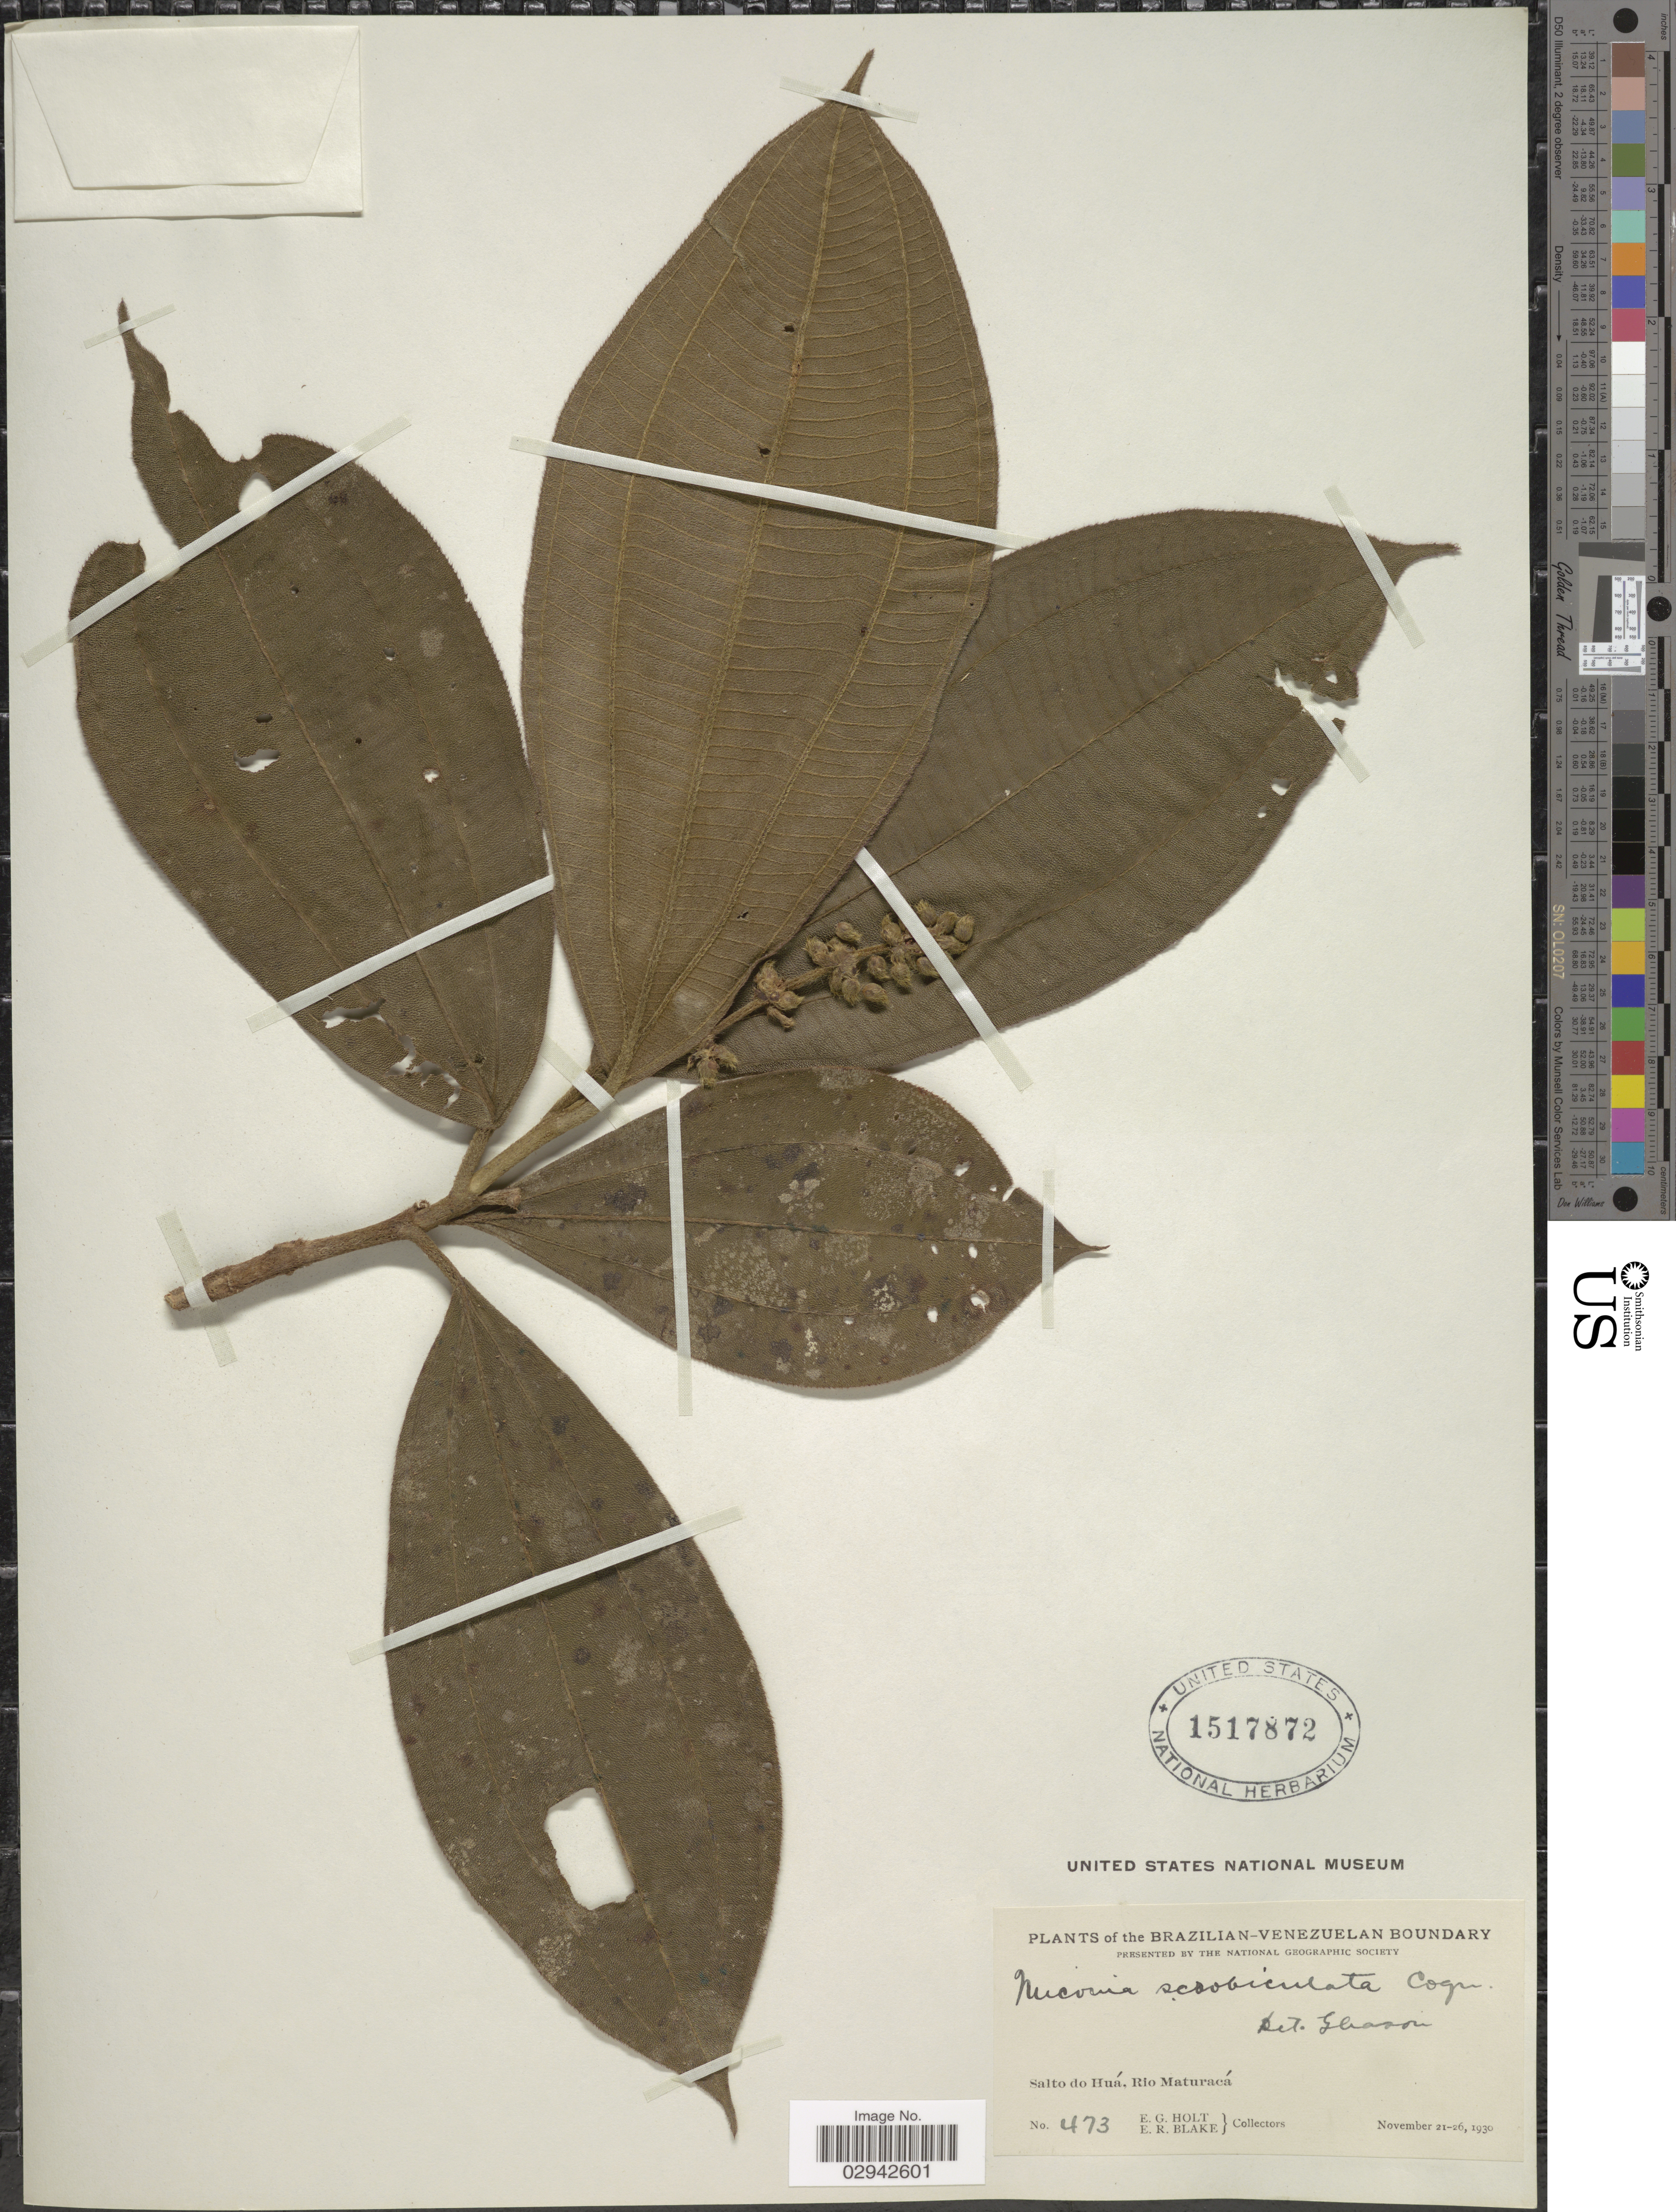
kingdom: Plantae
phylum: Tracheophyta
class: Magnoliopsida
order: Myrtales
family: Melastomataceae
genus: Miconia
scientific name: Miconia radulifolia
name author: (Benth.) Naudin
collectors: E. G. Holt & E. R. Blake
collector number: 473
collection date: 1930-11-21/1930-11-26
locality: The Brazilian-Venezuelan Boundary, Salto do Huá, Rio Maturacá.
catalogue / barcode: US 1517872